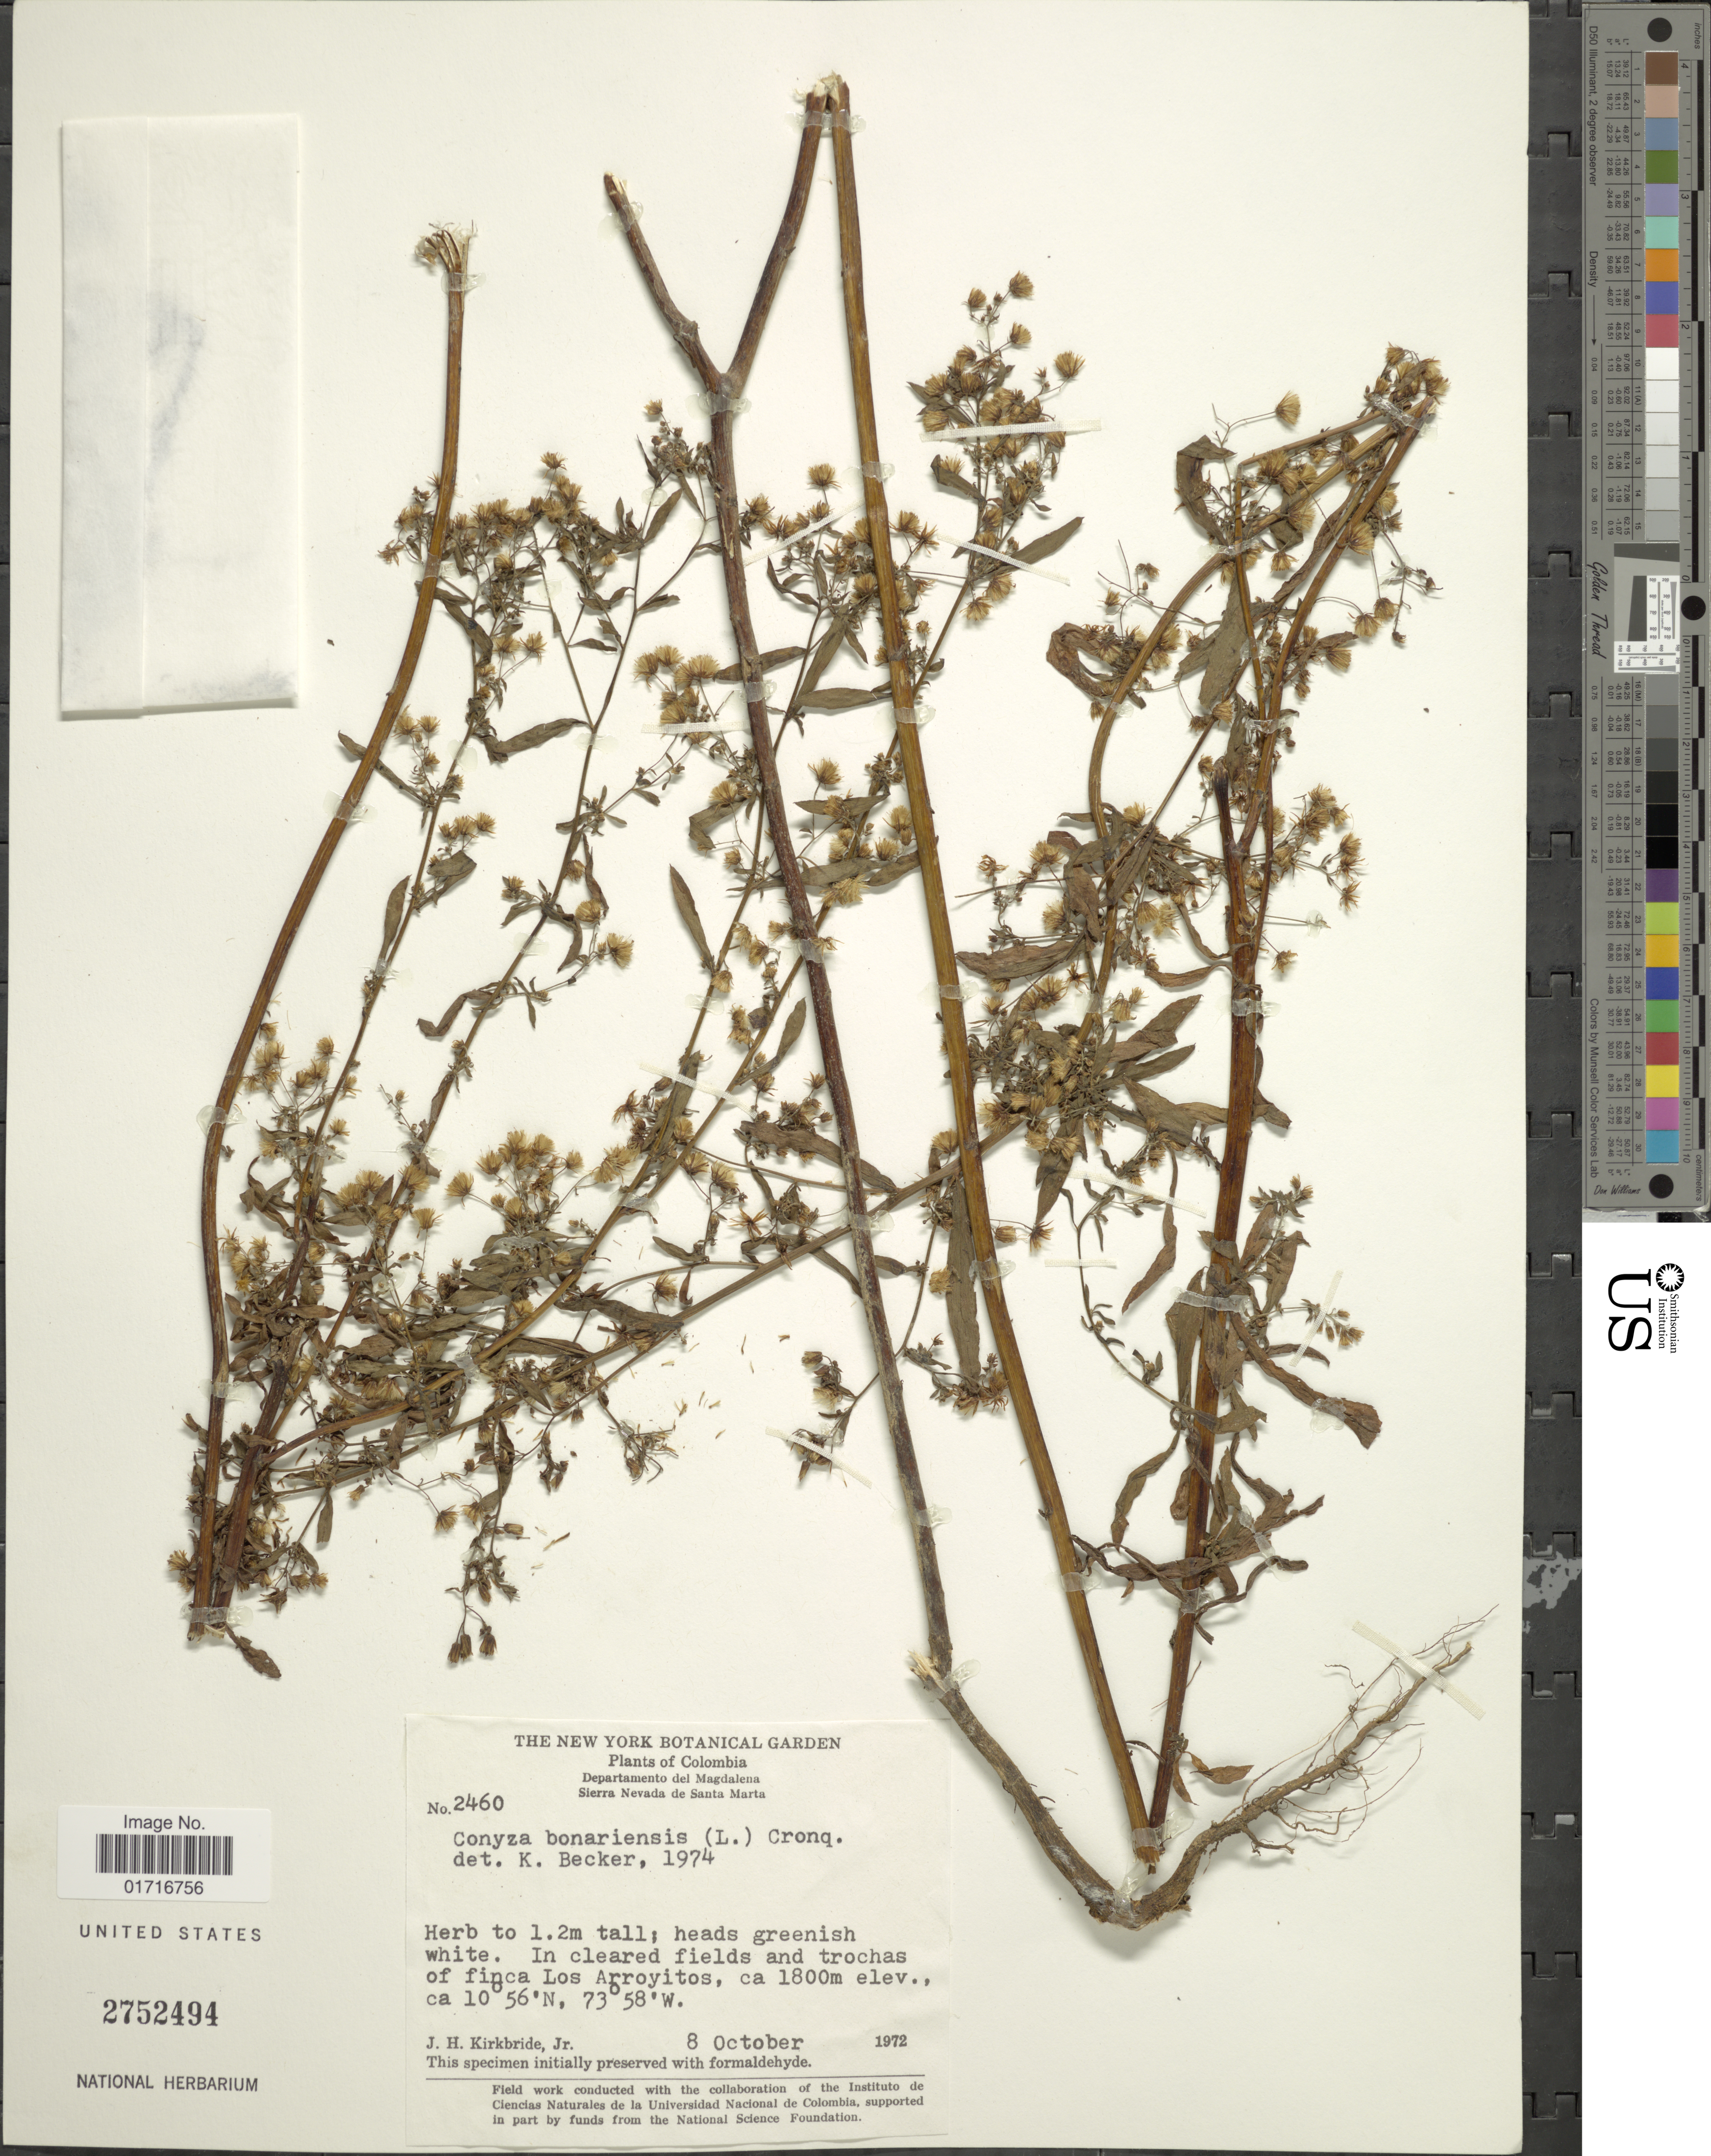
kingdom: Plantae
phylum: Tracheophyta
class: Magnoliopsida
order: Asterales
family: Asteraceae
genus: Conyza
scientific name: Conyza bonariensis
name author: (L.) Cronq.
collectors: J. H. Kirkbride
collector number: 2460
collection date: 1972-10-08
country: Colombia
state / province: Magdalena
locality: Departamento del Magdalena, Sierra Nevada de Santa Maria.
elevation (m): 1800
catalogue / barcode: US 2752494